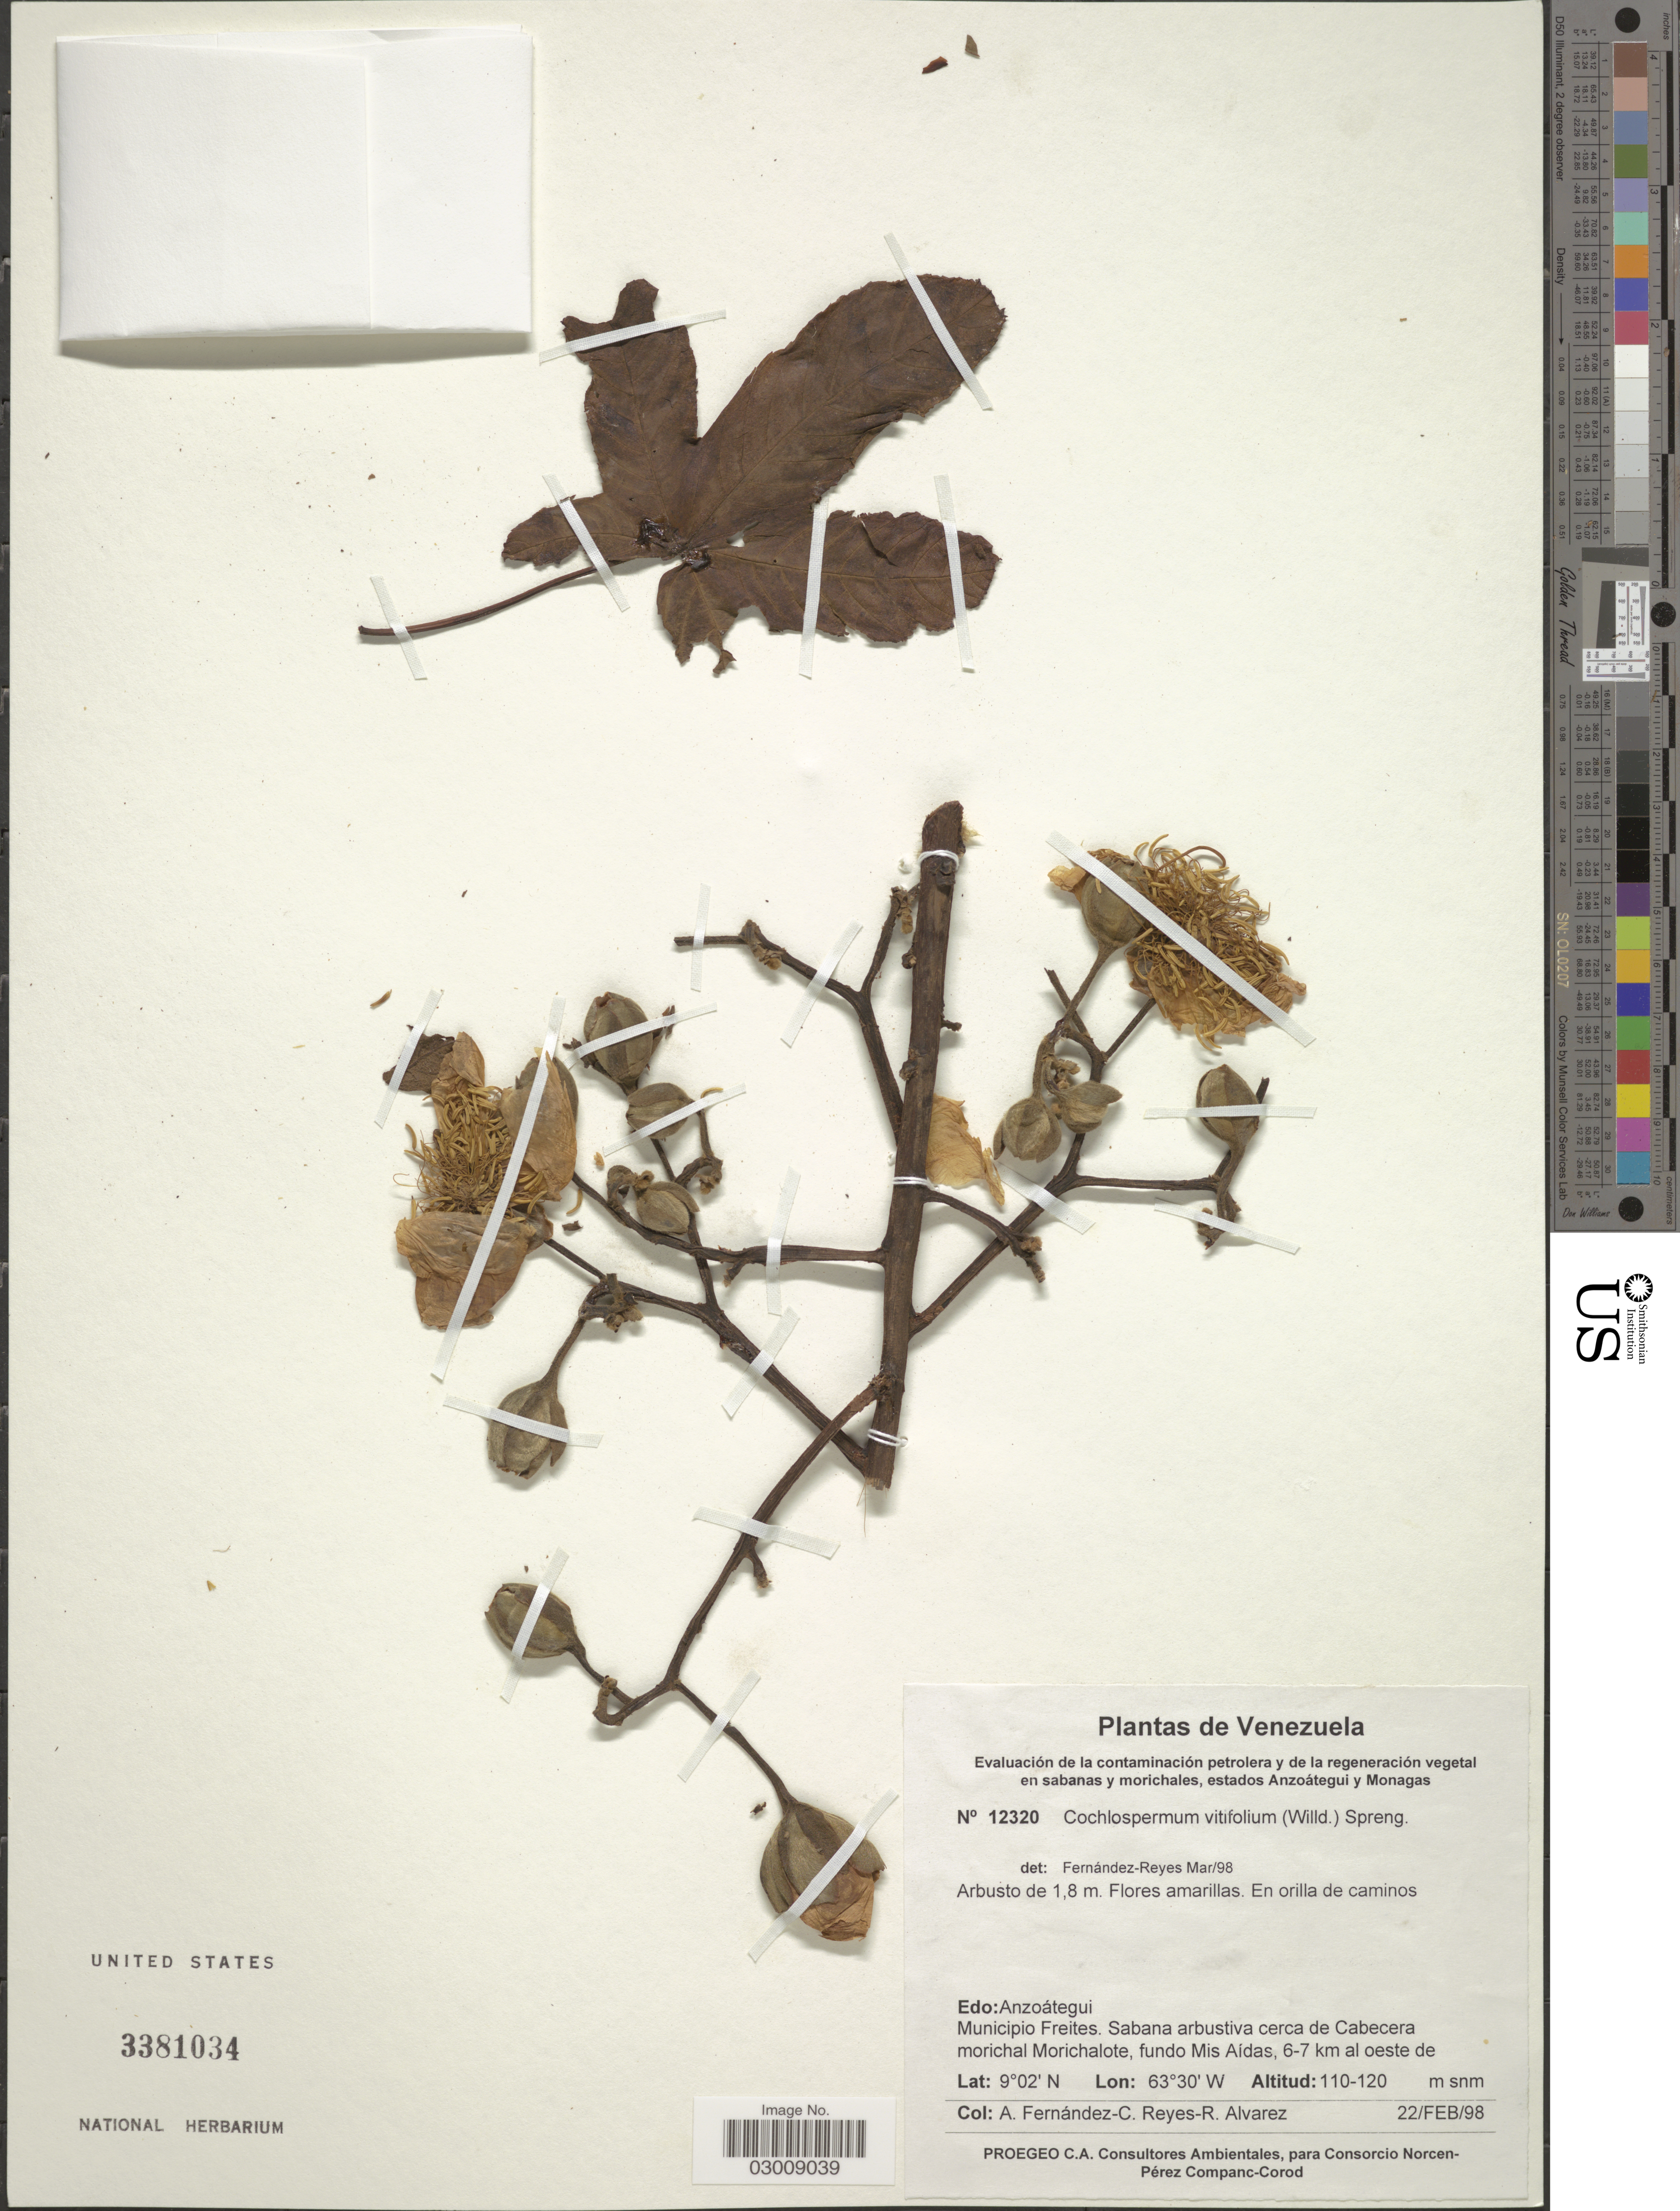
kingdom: Plantae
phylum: Tracheophyta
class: Magnoliopsida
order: Malvales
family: Cochlospermaceae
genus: Cochlospermum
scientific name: Cochlospermum vitifolium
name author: (Willd.) Spreng.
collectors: Á. Fernández & R. Álvarez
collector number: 12320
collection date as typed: Transcribed d/m/y: 22/2/98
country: Venezuela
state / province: Anzoategui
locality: Municipio Freites. Sabana arbustiva cerca de Cabecera morichal Morichalote, fundo Mis Aídas, 6-7 km al oeste de.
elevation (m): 110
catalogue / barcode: US 3381034